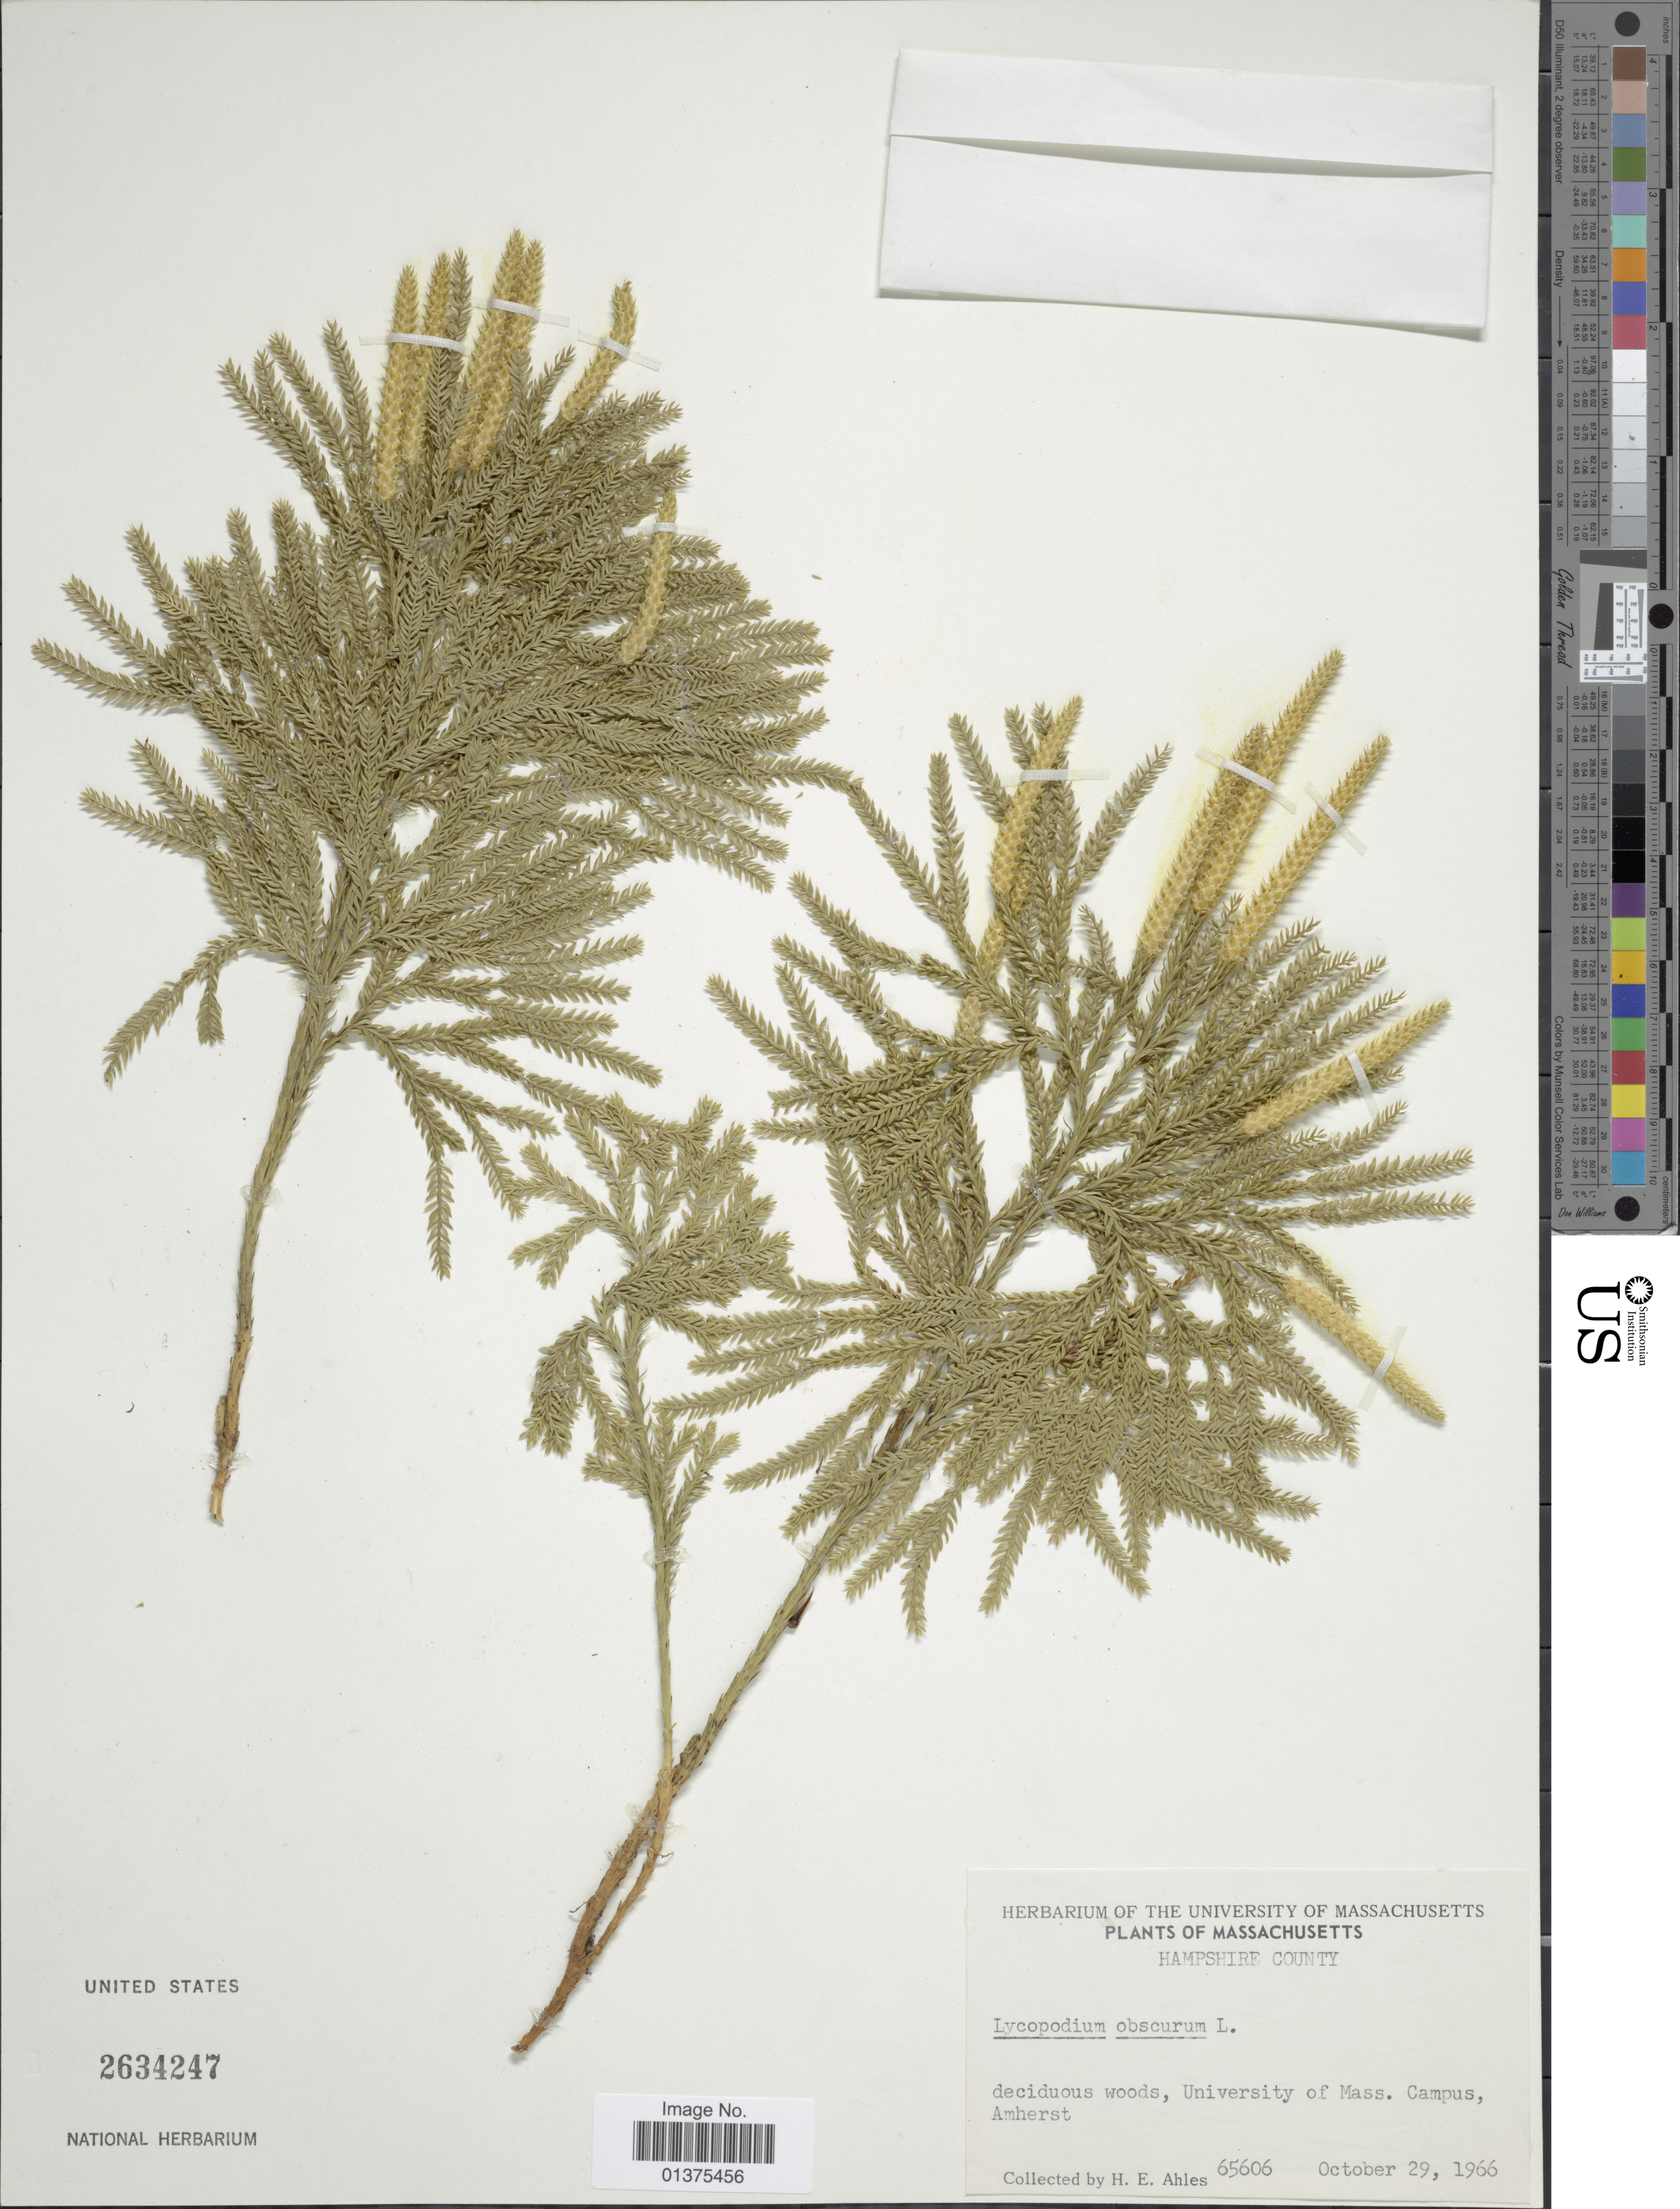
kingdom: Plantae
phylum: Tracheophyta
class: Lycopodiopsida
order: Lycopodiales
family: Lycopodiaceae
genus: Dendrolycopodium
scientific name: Dendrolycopodium obscurum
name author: (L.) A. Haines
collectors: H. E. Ahles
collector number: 65606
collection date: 1966-10-29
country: United States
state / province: Massachusetts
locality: Hampshire County, deciduous woods, University of Mass. Campus Amherst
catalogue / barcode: US 2634247